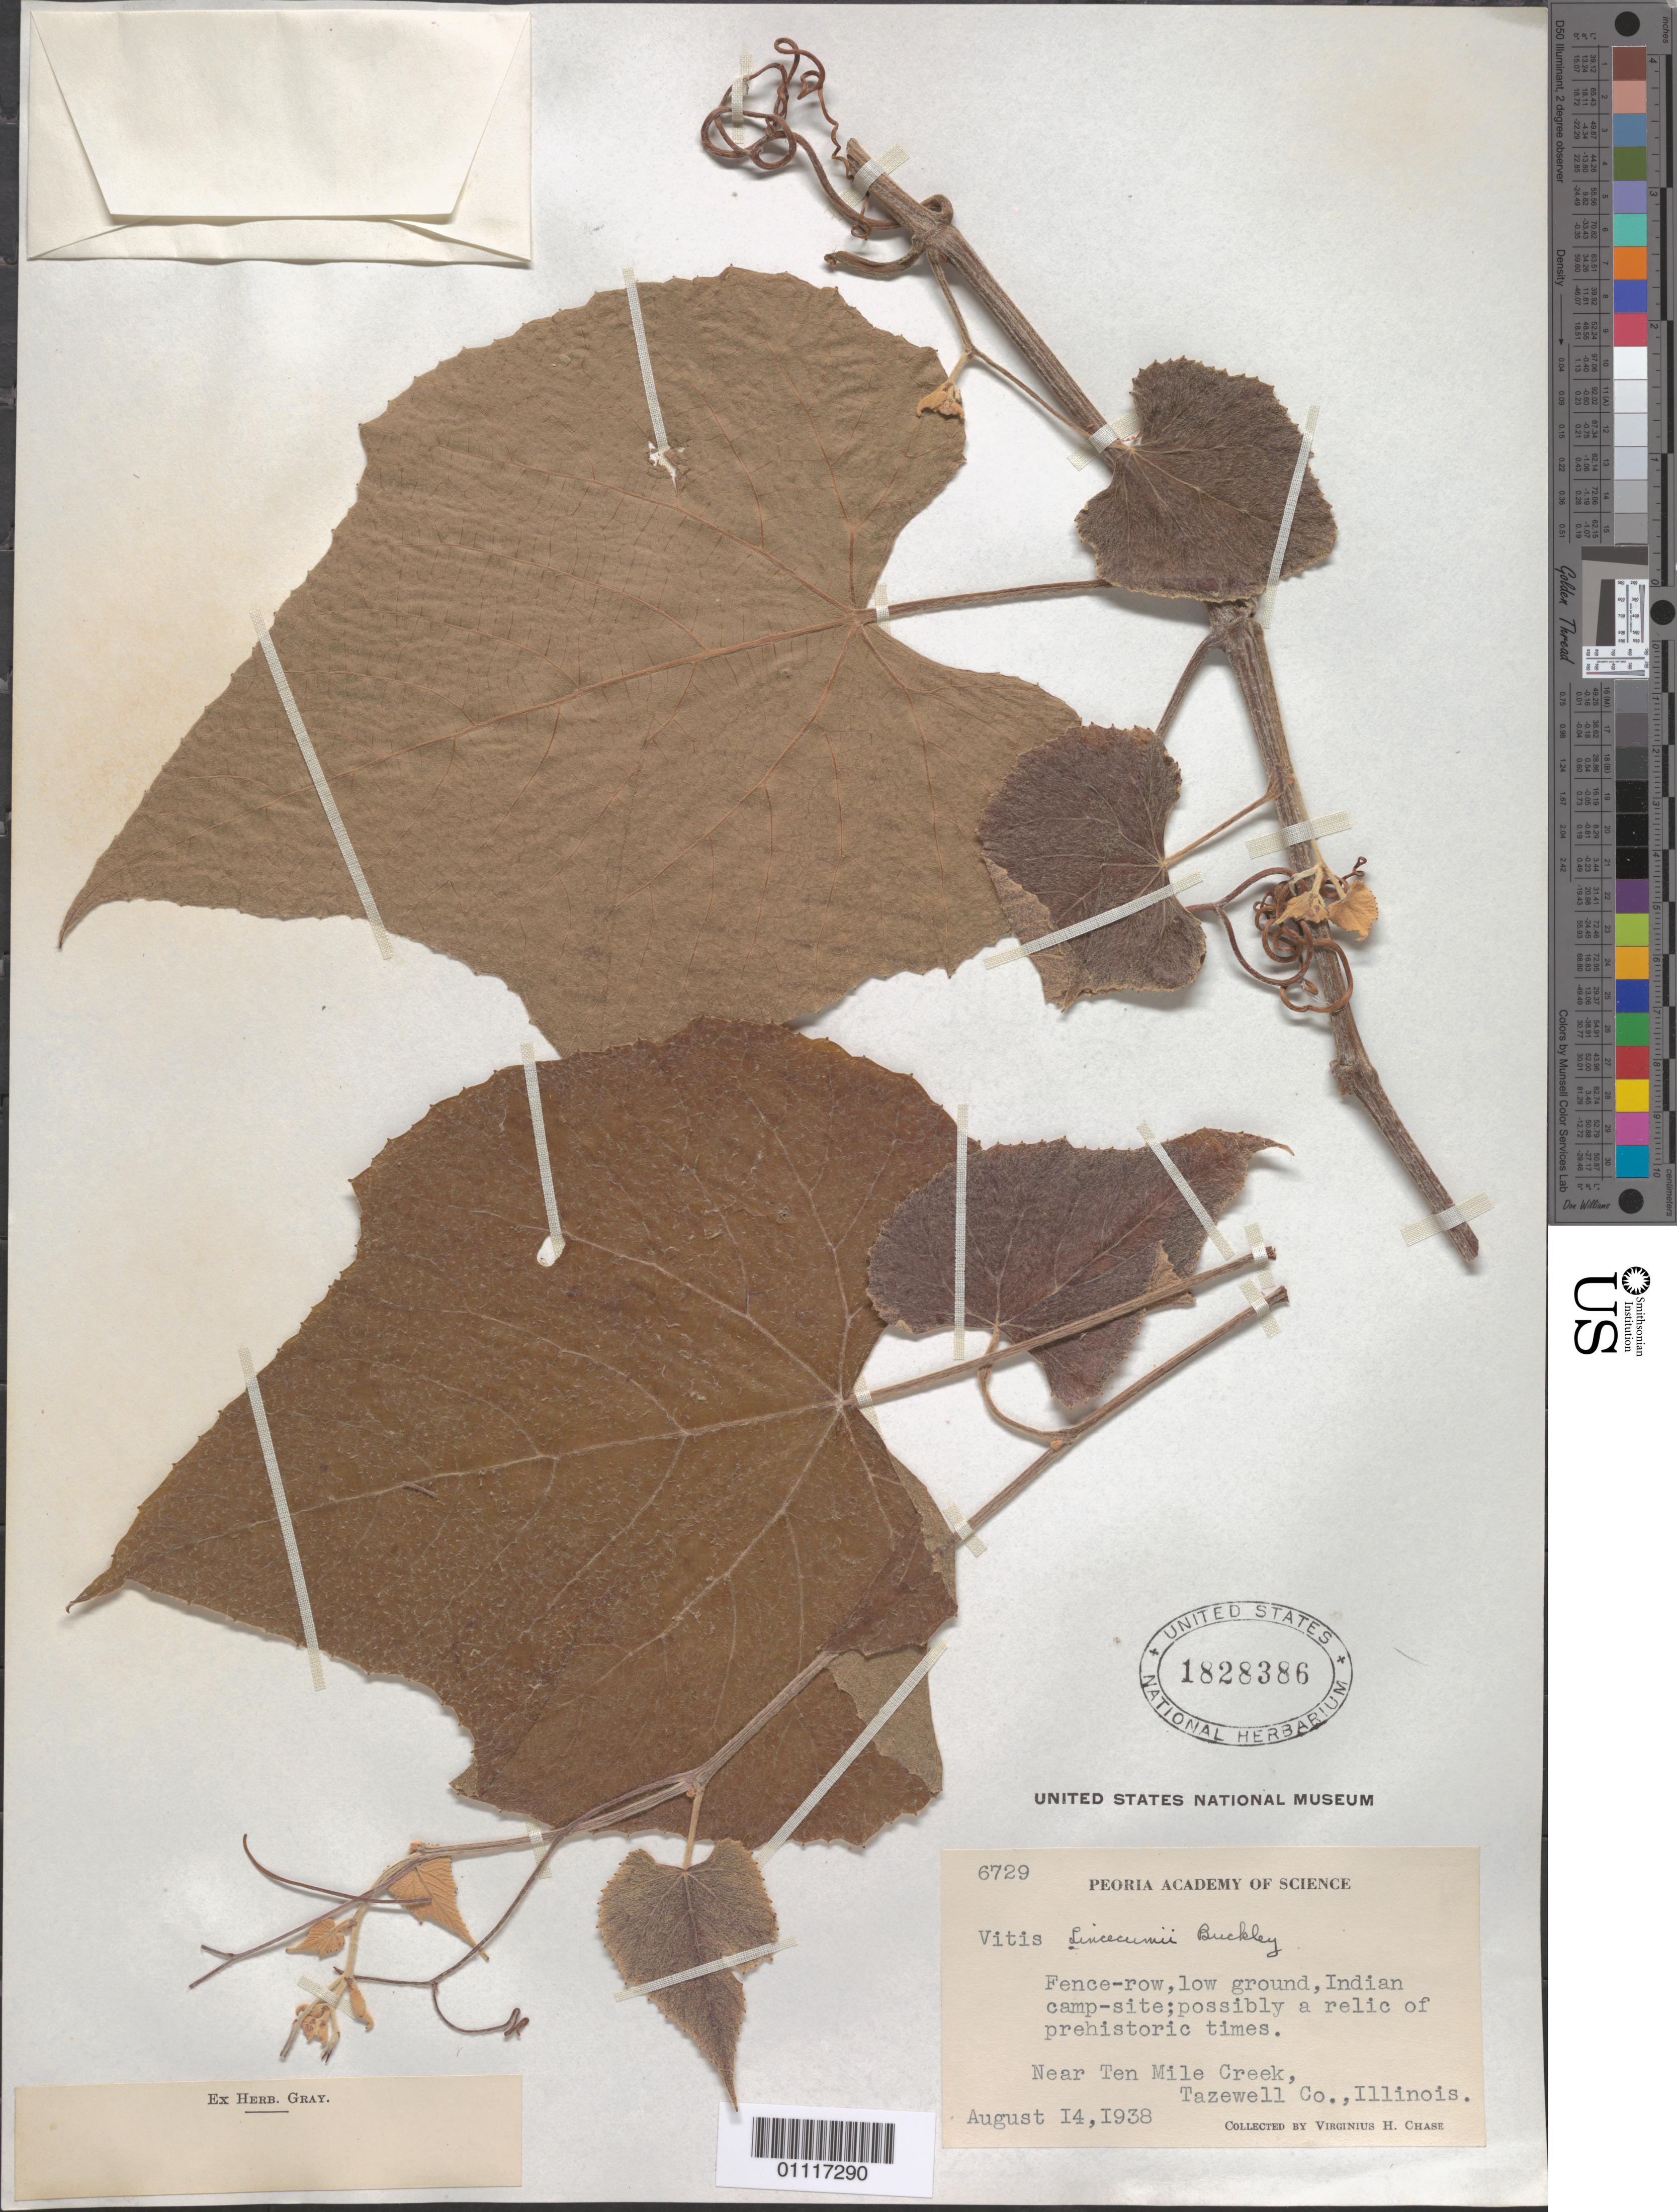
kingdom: Plantae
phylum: Tracheophyta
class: Magnoliopsida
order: Vitales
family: Vitaceae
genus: Vitis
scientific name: Vitis linsecomii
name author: Buckley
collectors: V. H. Chase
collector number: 6729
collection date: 1938-08-14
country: United States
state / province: Illinois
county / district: Tazewell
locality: Fence-row, low ground, Indian camp-site, near Ten MIle Creek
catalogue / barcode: US 1828386